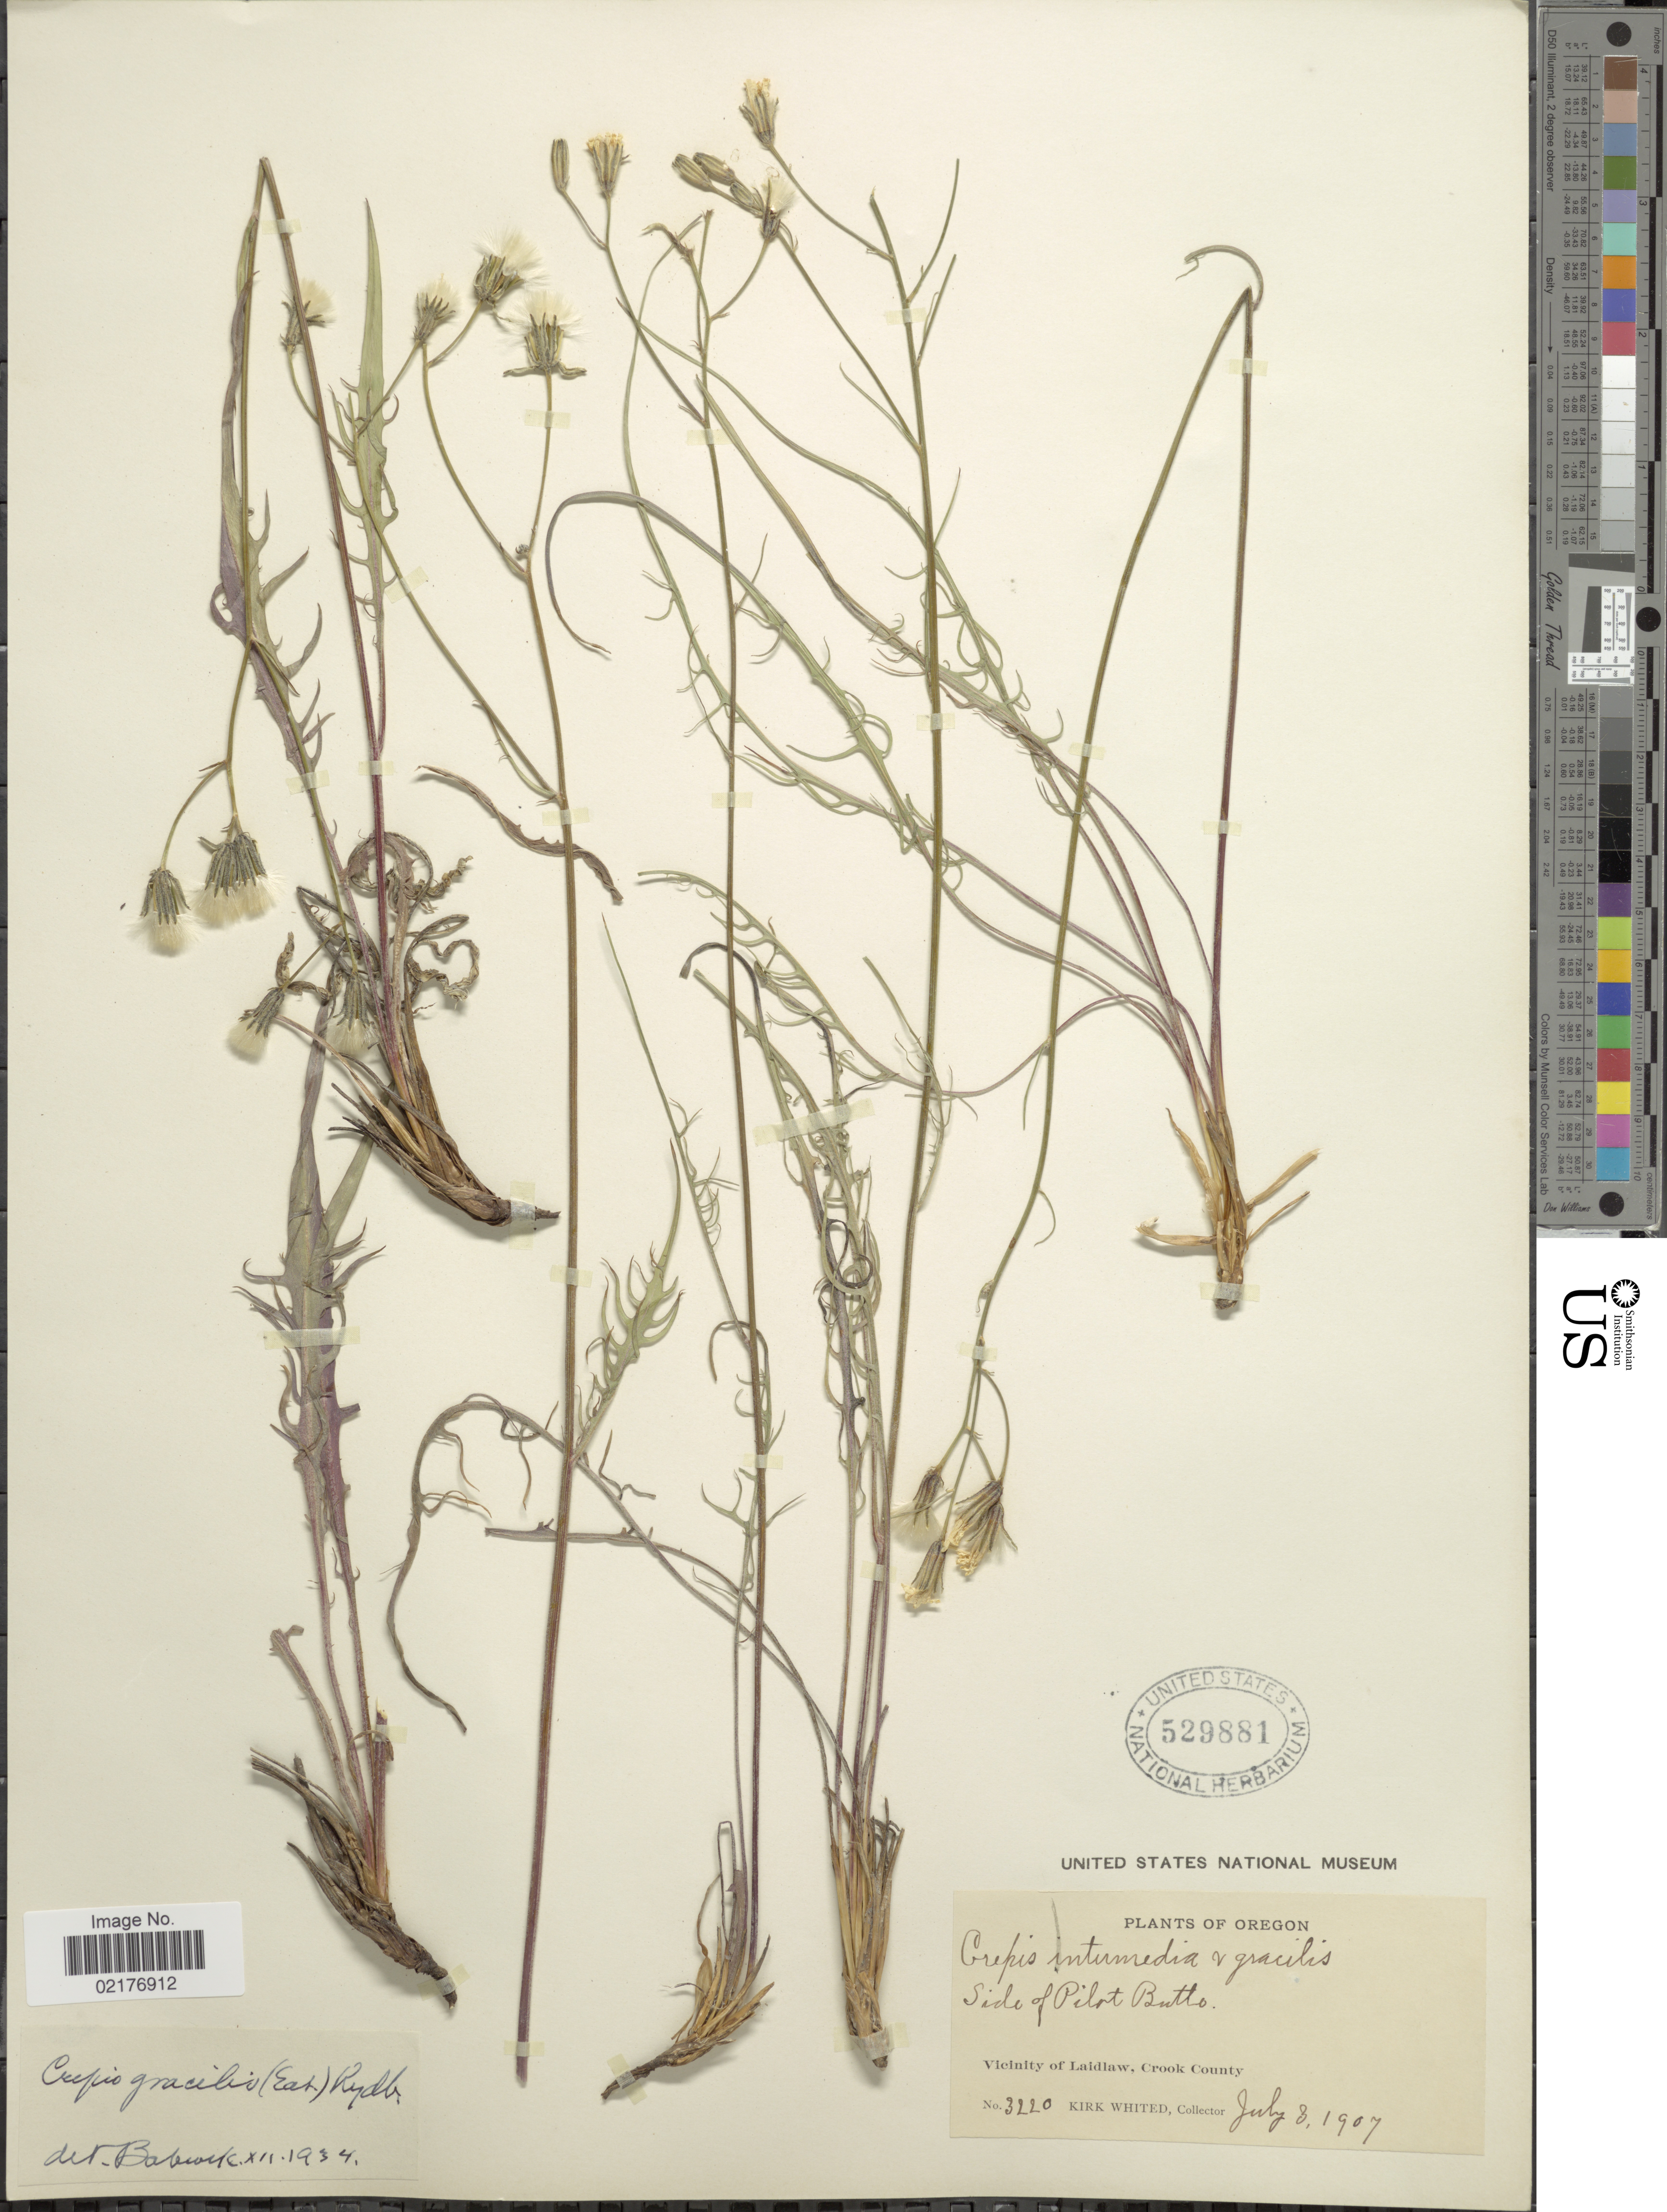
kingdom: Plantae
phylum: Tracheophyta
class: Magnoliopsida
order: Asterales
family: Asteraceae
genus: Crepis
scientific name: Crepis atribarba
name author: A. Heller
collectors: K. Whited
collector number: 3220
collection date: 1907-07-03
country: United States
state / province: Oregon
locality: Vicinity of Laidlaw, Crook County, Side of Pilot Butte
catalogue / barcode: US 529881